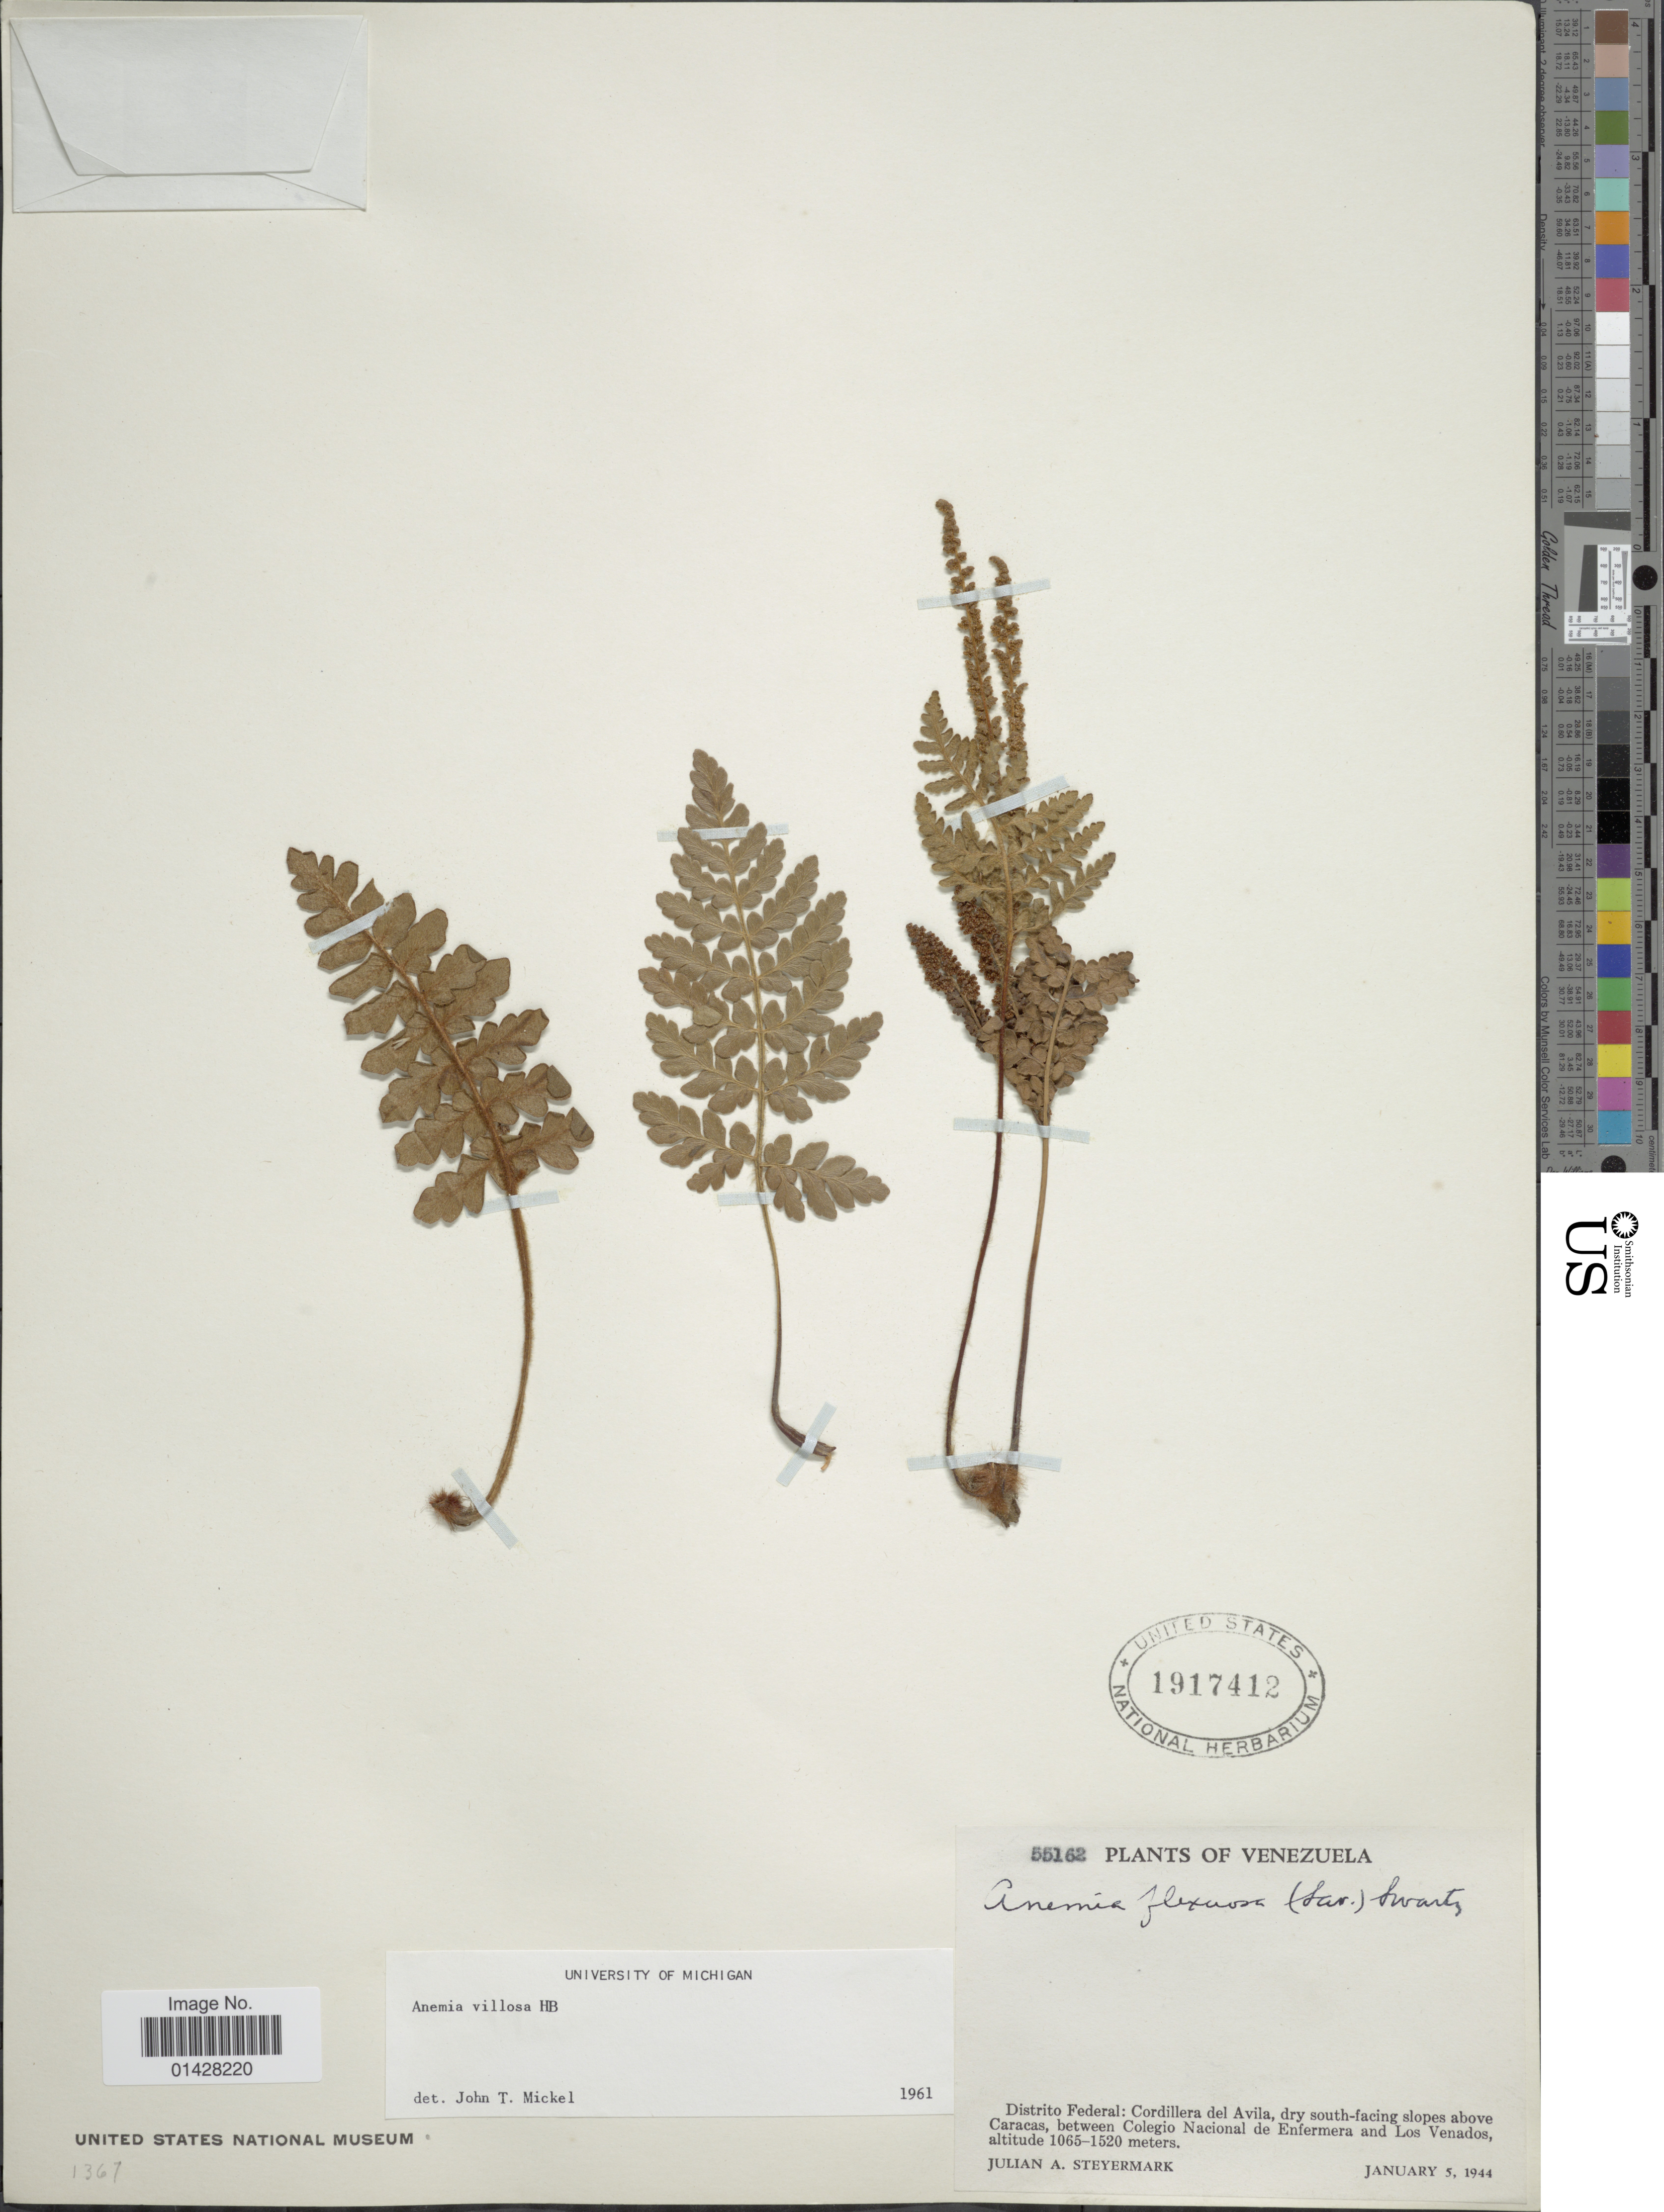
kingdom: Plantae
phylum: Tracheophyta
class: Polypodiopsida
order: Schizaeales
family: Anemiaceae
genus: Anemia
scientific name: Anemia villosa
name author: Humb. & Bonpl. ex Willd.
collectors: J. Steyermark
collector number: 55162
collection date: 1944-01-05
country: Venezuela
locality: Distrito Federal: Cordillera del Avila, dry south-facing slopes above Caracas, between Colegio Nacional de Enfermera and Los Venados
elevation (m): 1065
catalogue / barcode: US 1917412